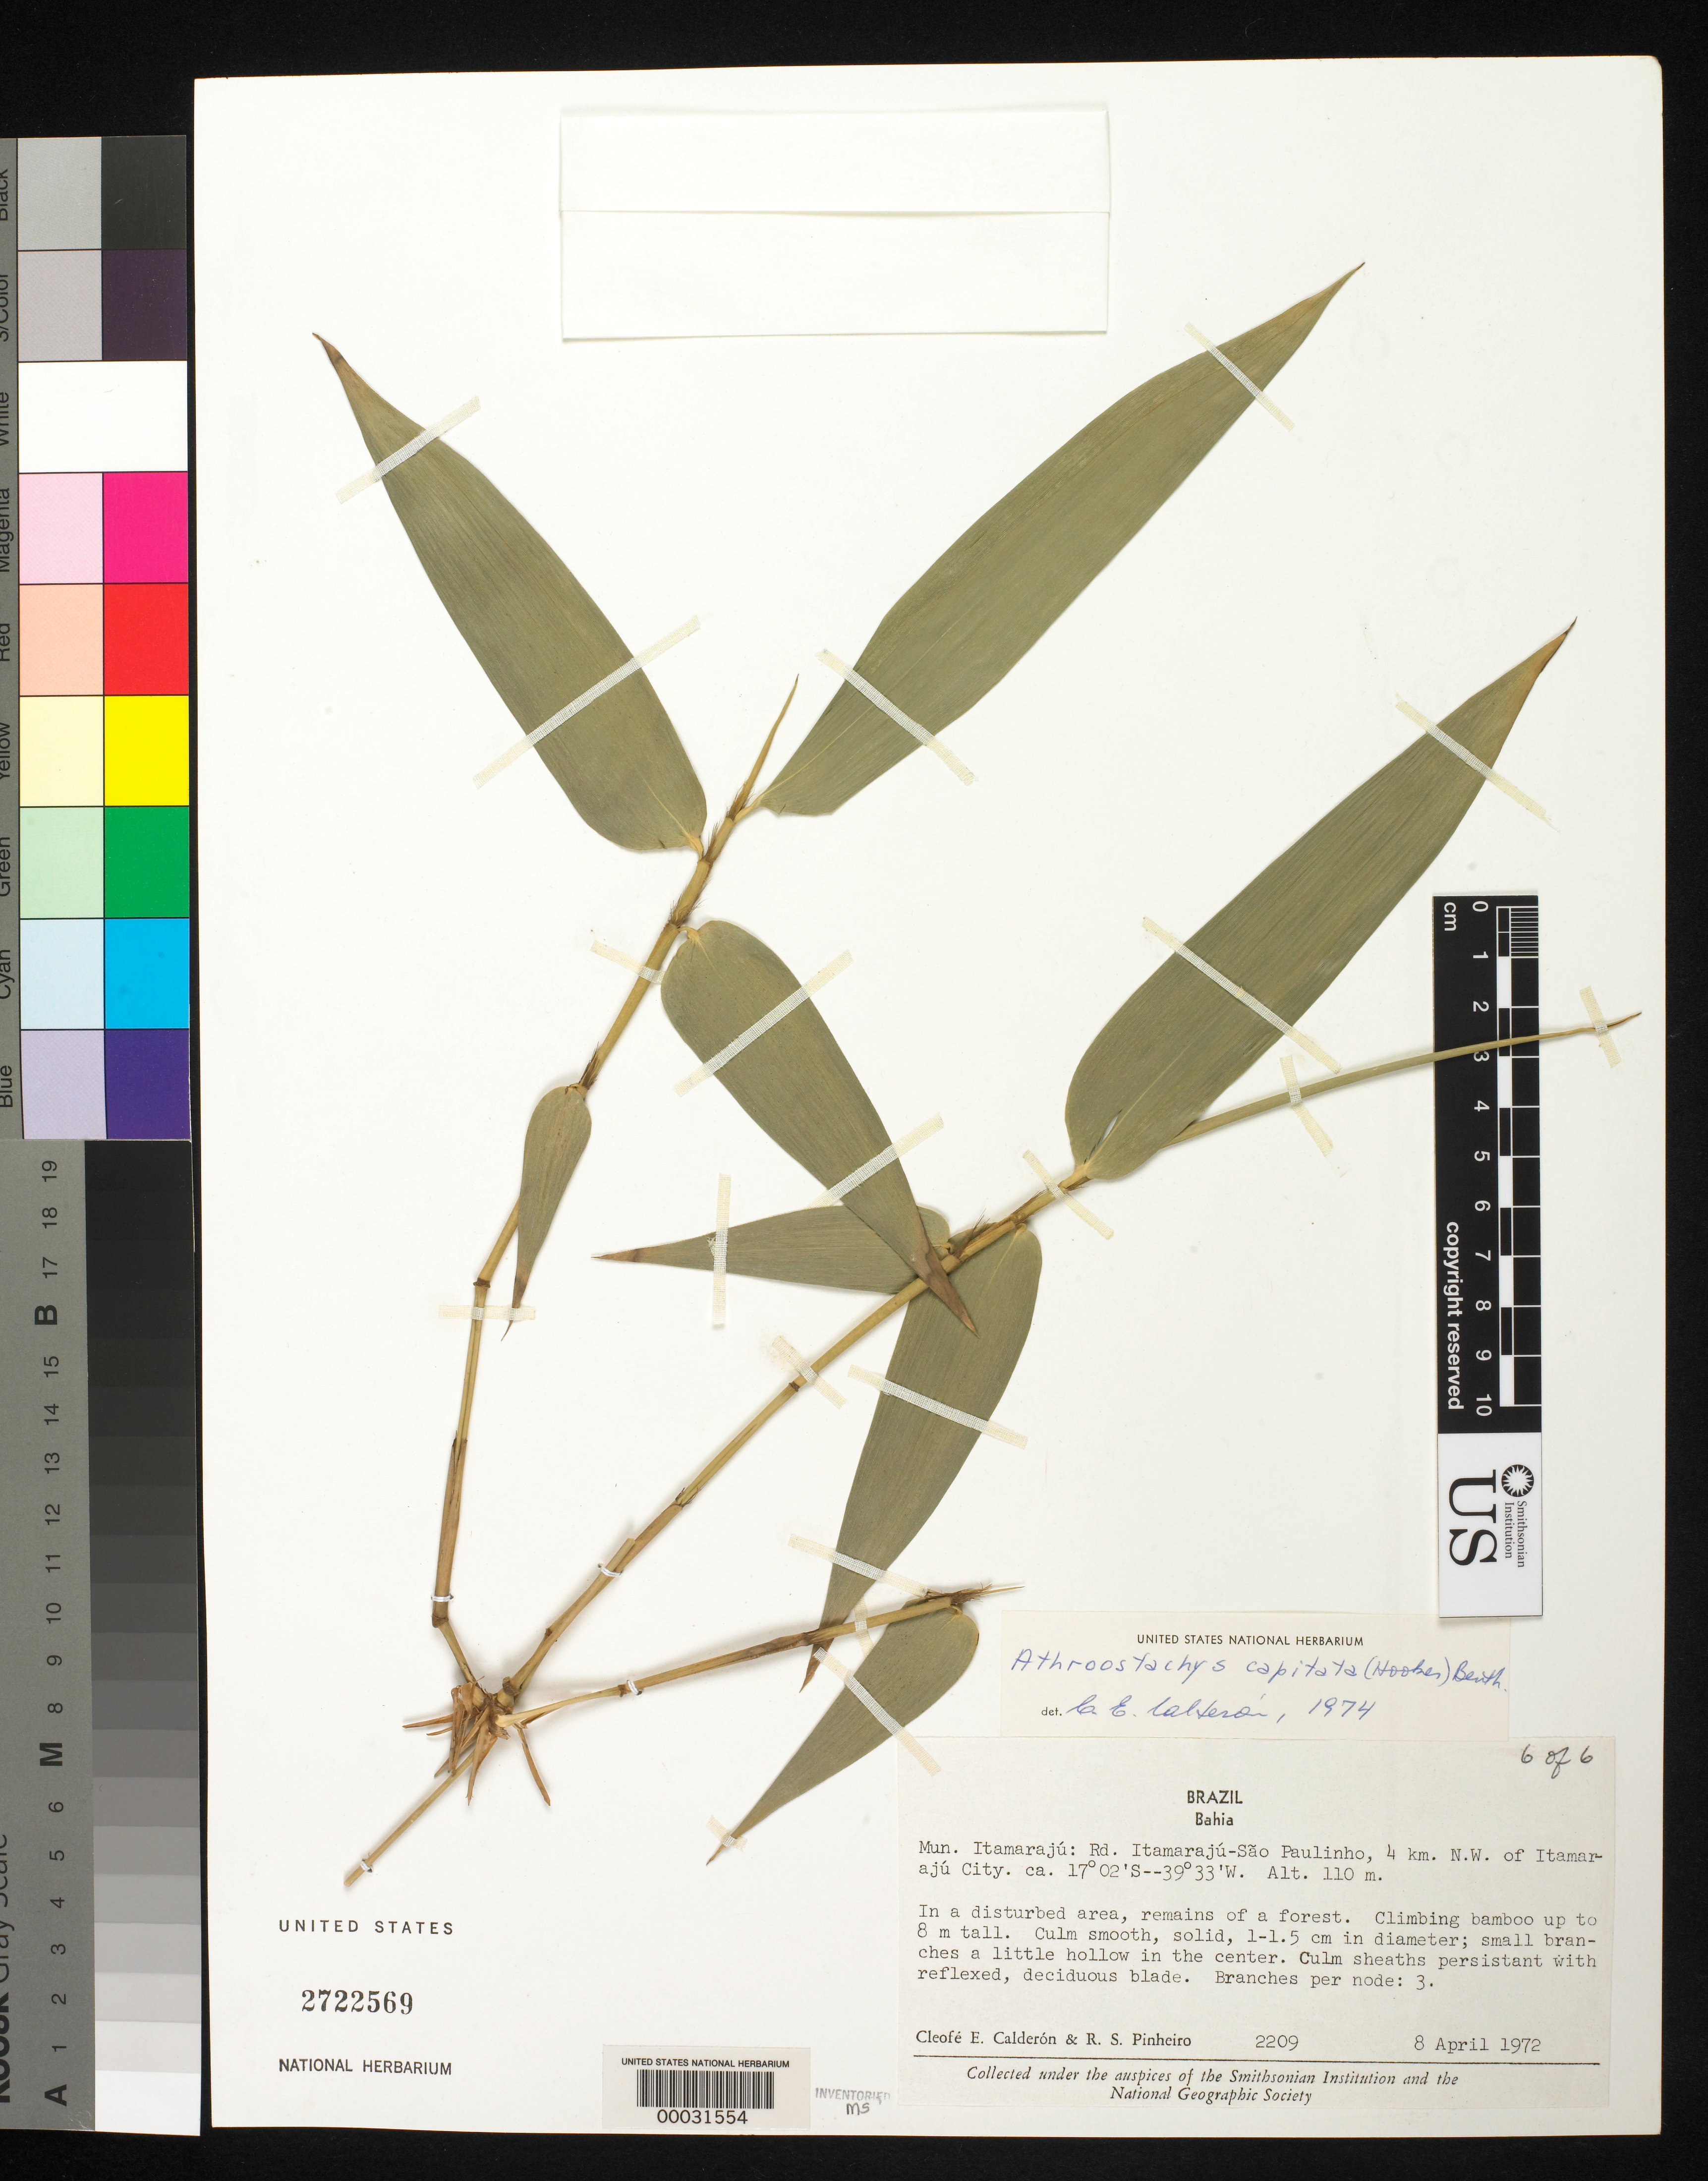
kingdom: Plantae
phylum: Tracheophyta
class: Liliopsida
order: Poales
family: Poaceae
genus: Athroostachys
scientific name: Athroostachys capitata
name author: (Hook.) Benth.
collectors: C. E. Calderón & R. S. Pinheiro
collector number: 2209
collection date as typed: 08 Apr 1972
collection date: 1972-04-08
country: Brazil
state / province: Bahia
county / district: Itamaraju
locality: Itamaraju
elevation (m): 120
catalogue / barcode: US 2722569